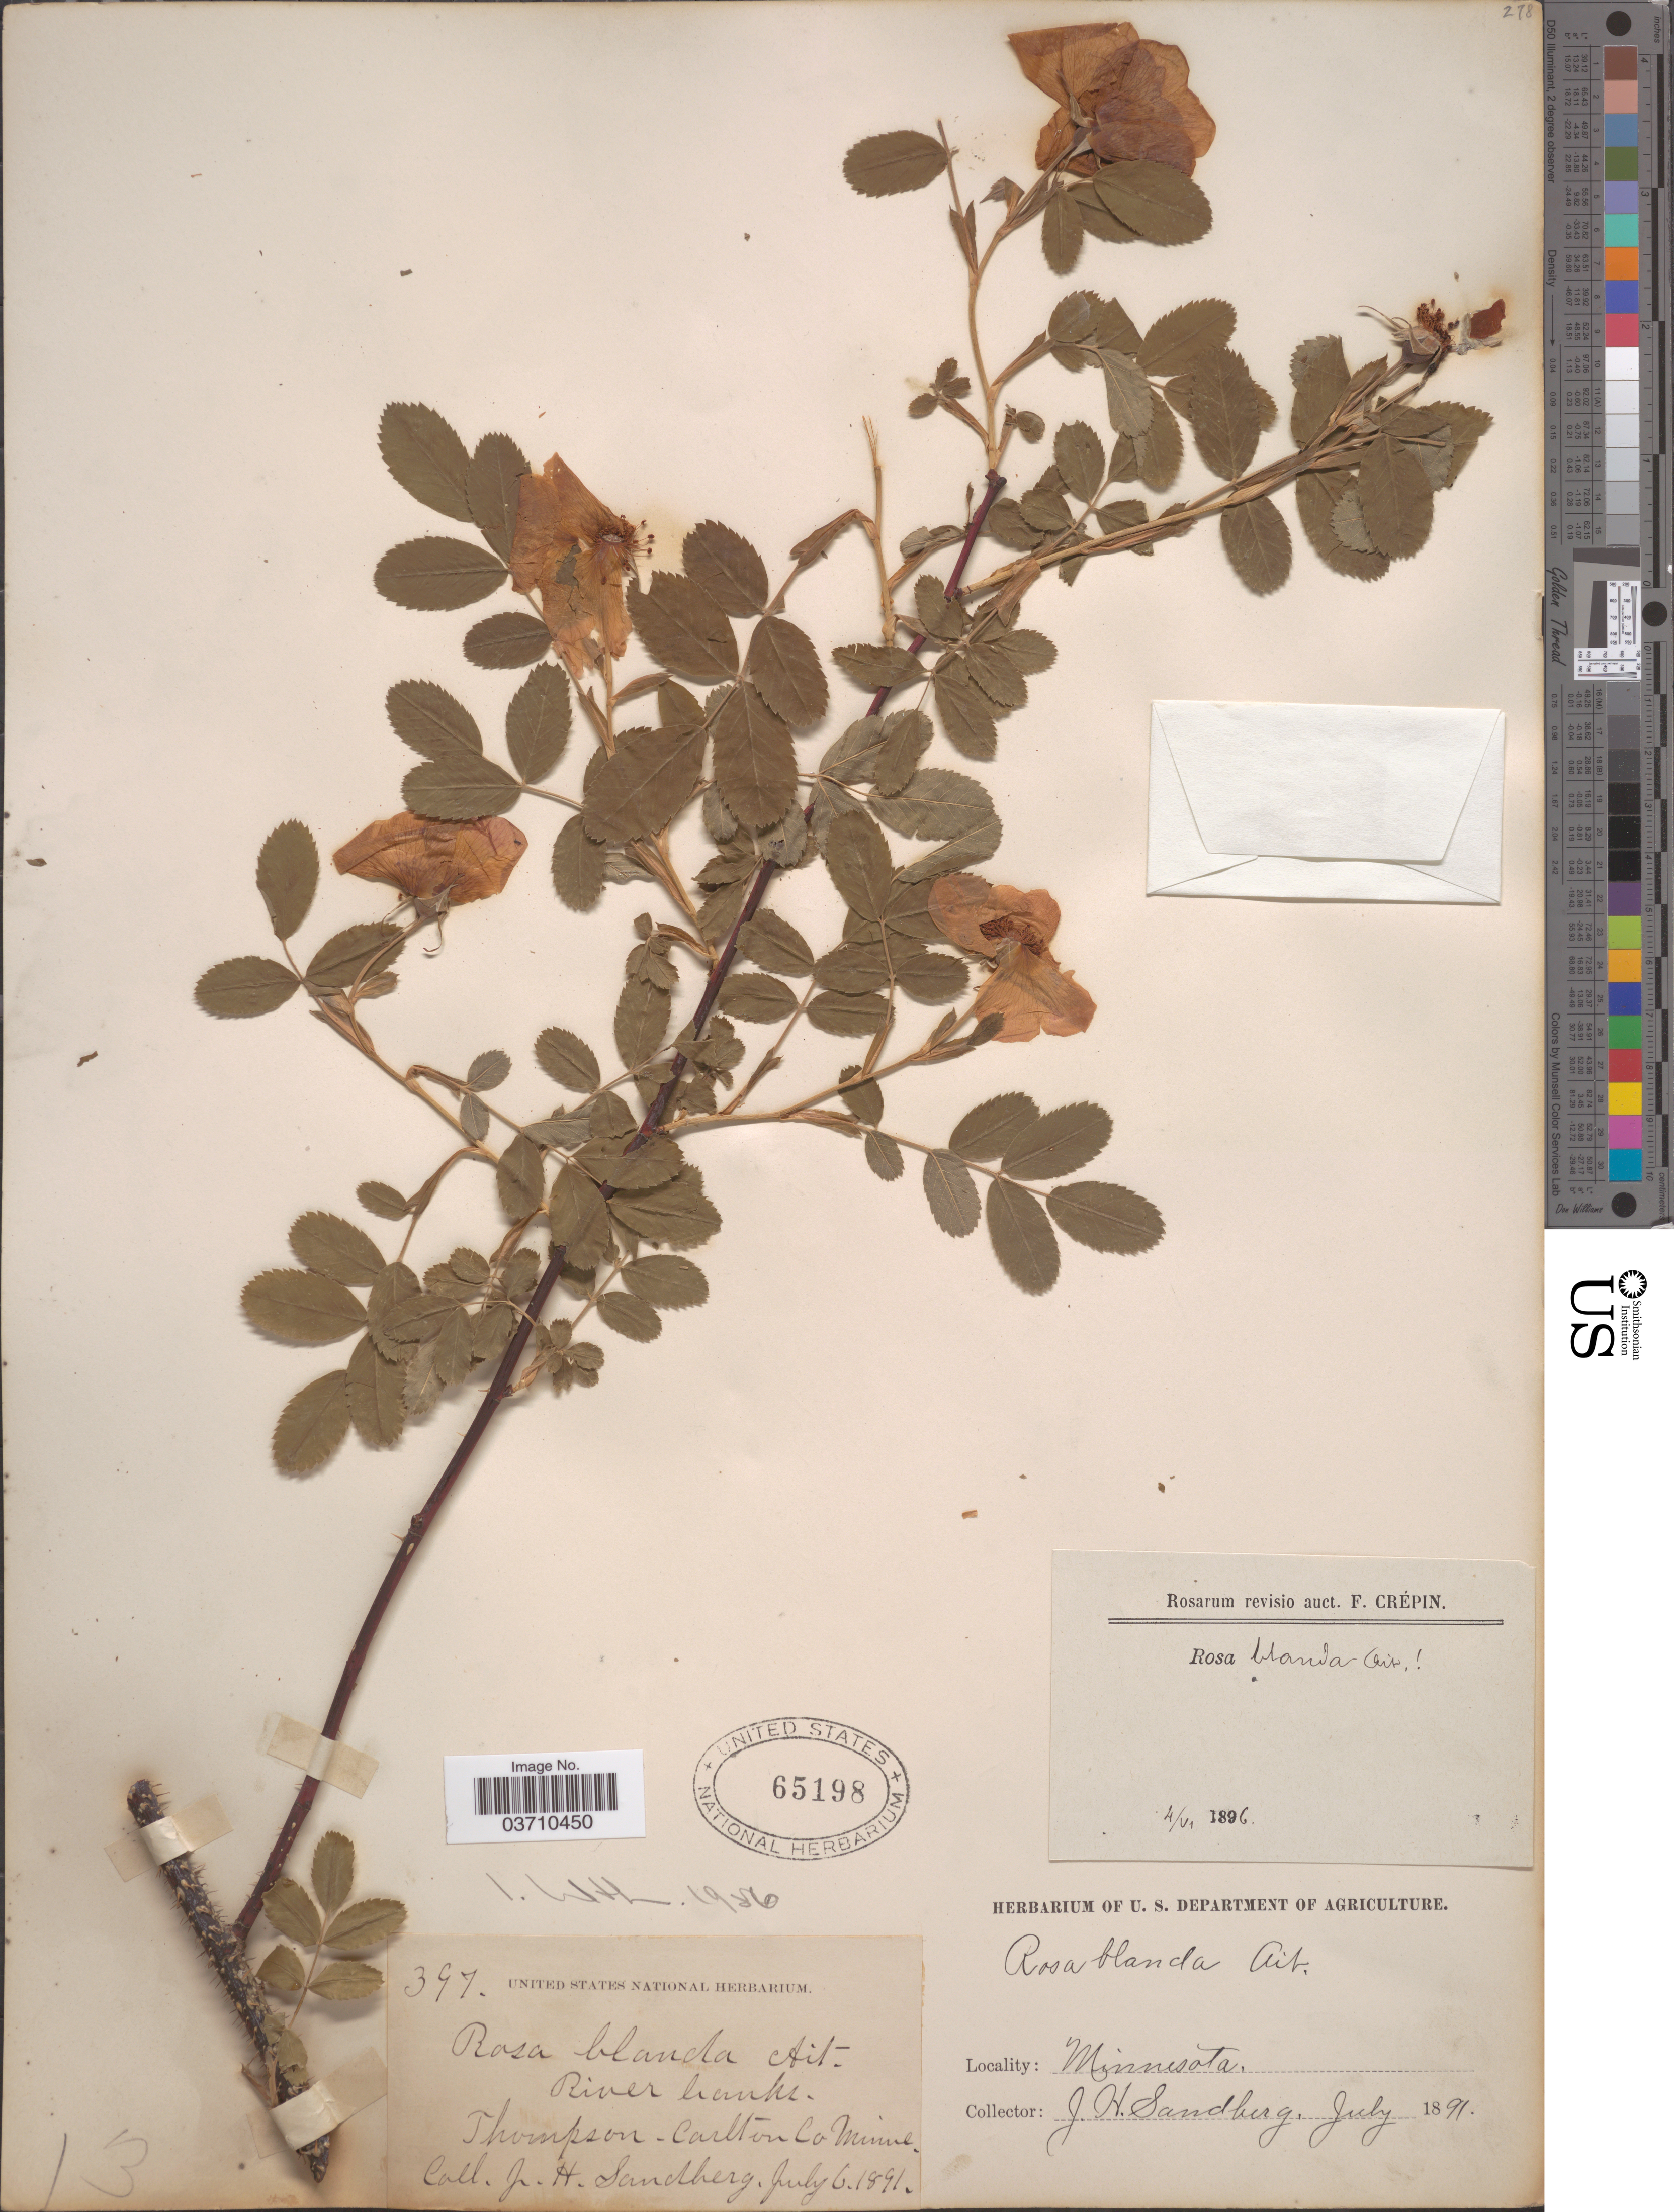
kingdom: Plantae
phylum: Tracheophyta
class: Magnoliopsida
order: Rosales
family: Rosaceae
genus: Rosa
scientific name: Rosa blanda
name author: Aiton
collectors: J. H. Sandberg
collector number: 397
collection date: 1891-07-06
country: United States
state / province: Minnesota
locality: Thompson-Carlton Co.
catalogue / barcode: US 65198